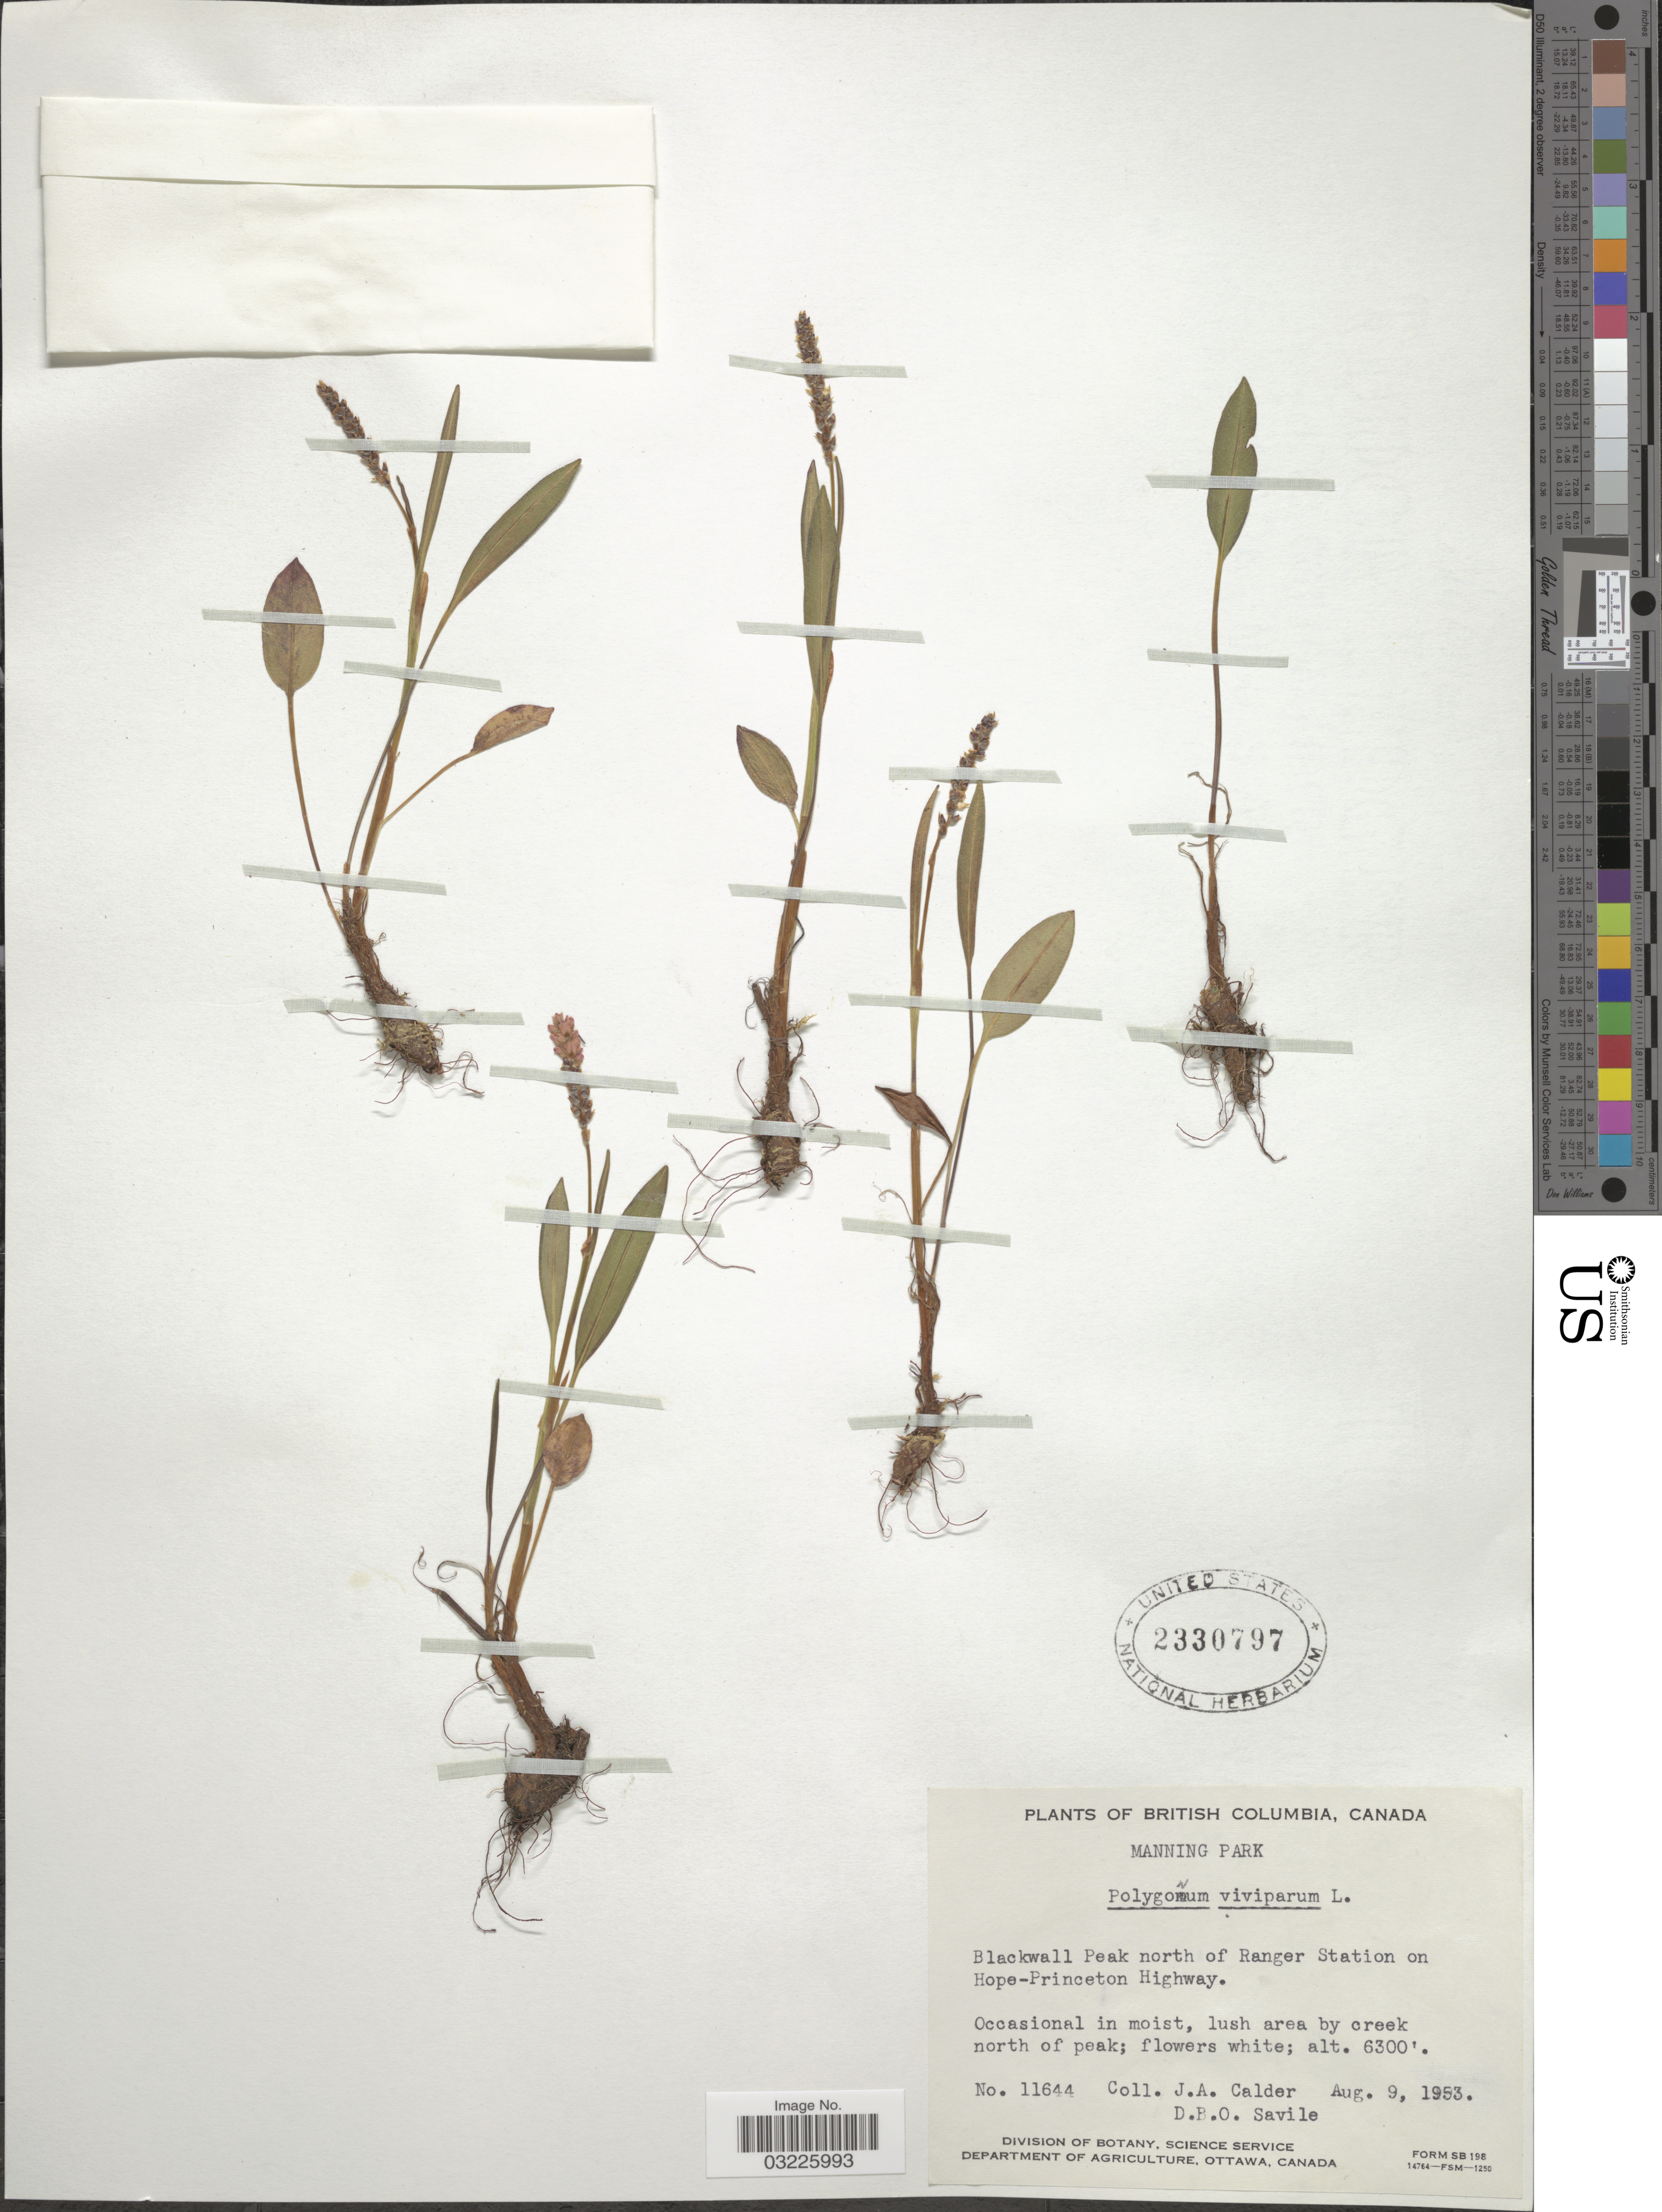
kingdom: Plantae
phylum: Tracheophyta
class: Magnoliopsida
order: Caryophyllales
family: Polygonaceae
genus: Bistorta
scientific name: Bistorta vivipara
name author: (L.) Delarbre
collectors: J. A. Calder & D. Savile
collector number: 11644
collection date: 1953-08-09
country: Canada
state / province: British Columbia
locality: Manning Park. Blackwell Peak north of Ranger Station on Hope-Princeton Highway.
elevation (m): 1920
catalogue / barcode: US 2330797